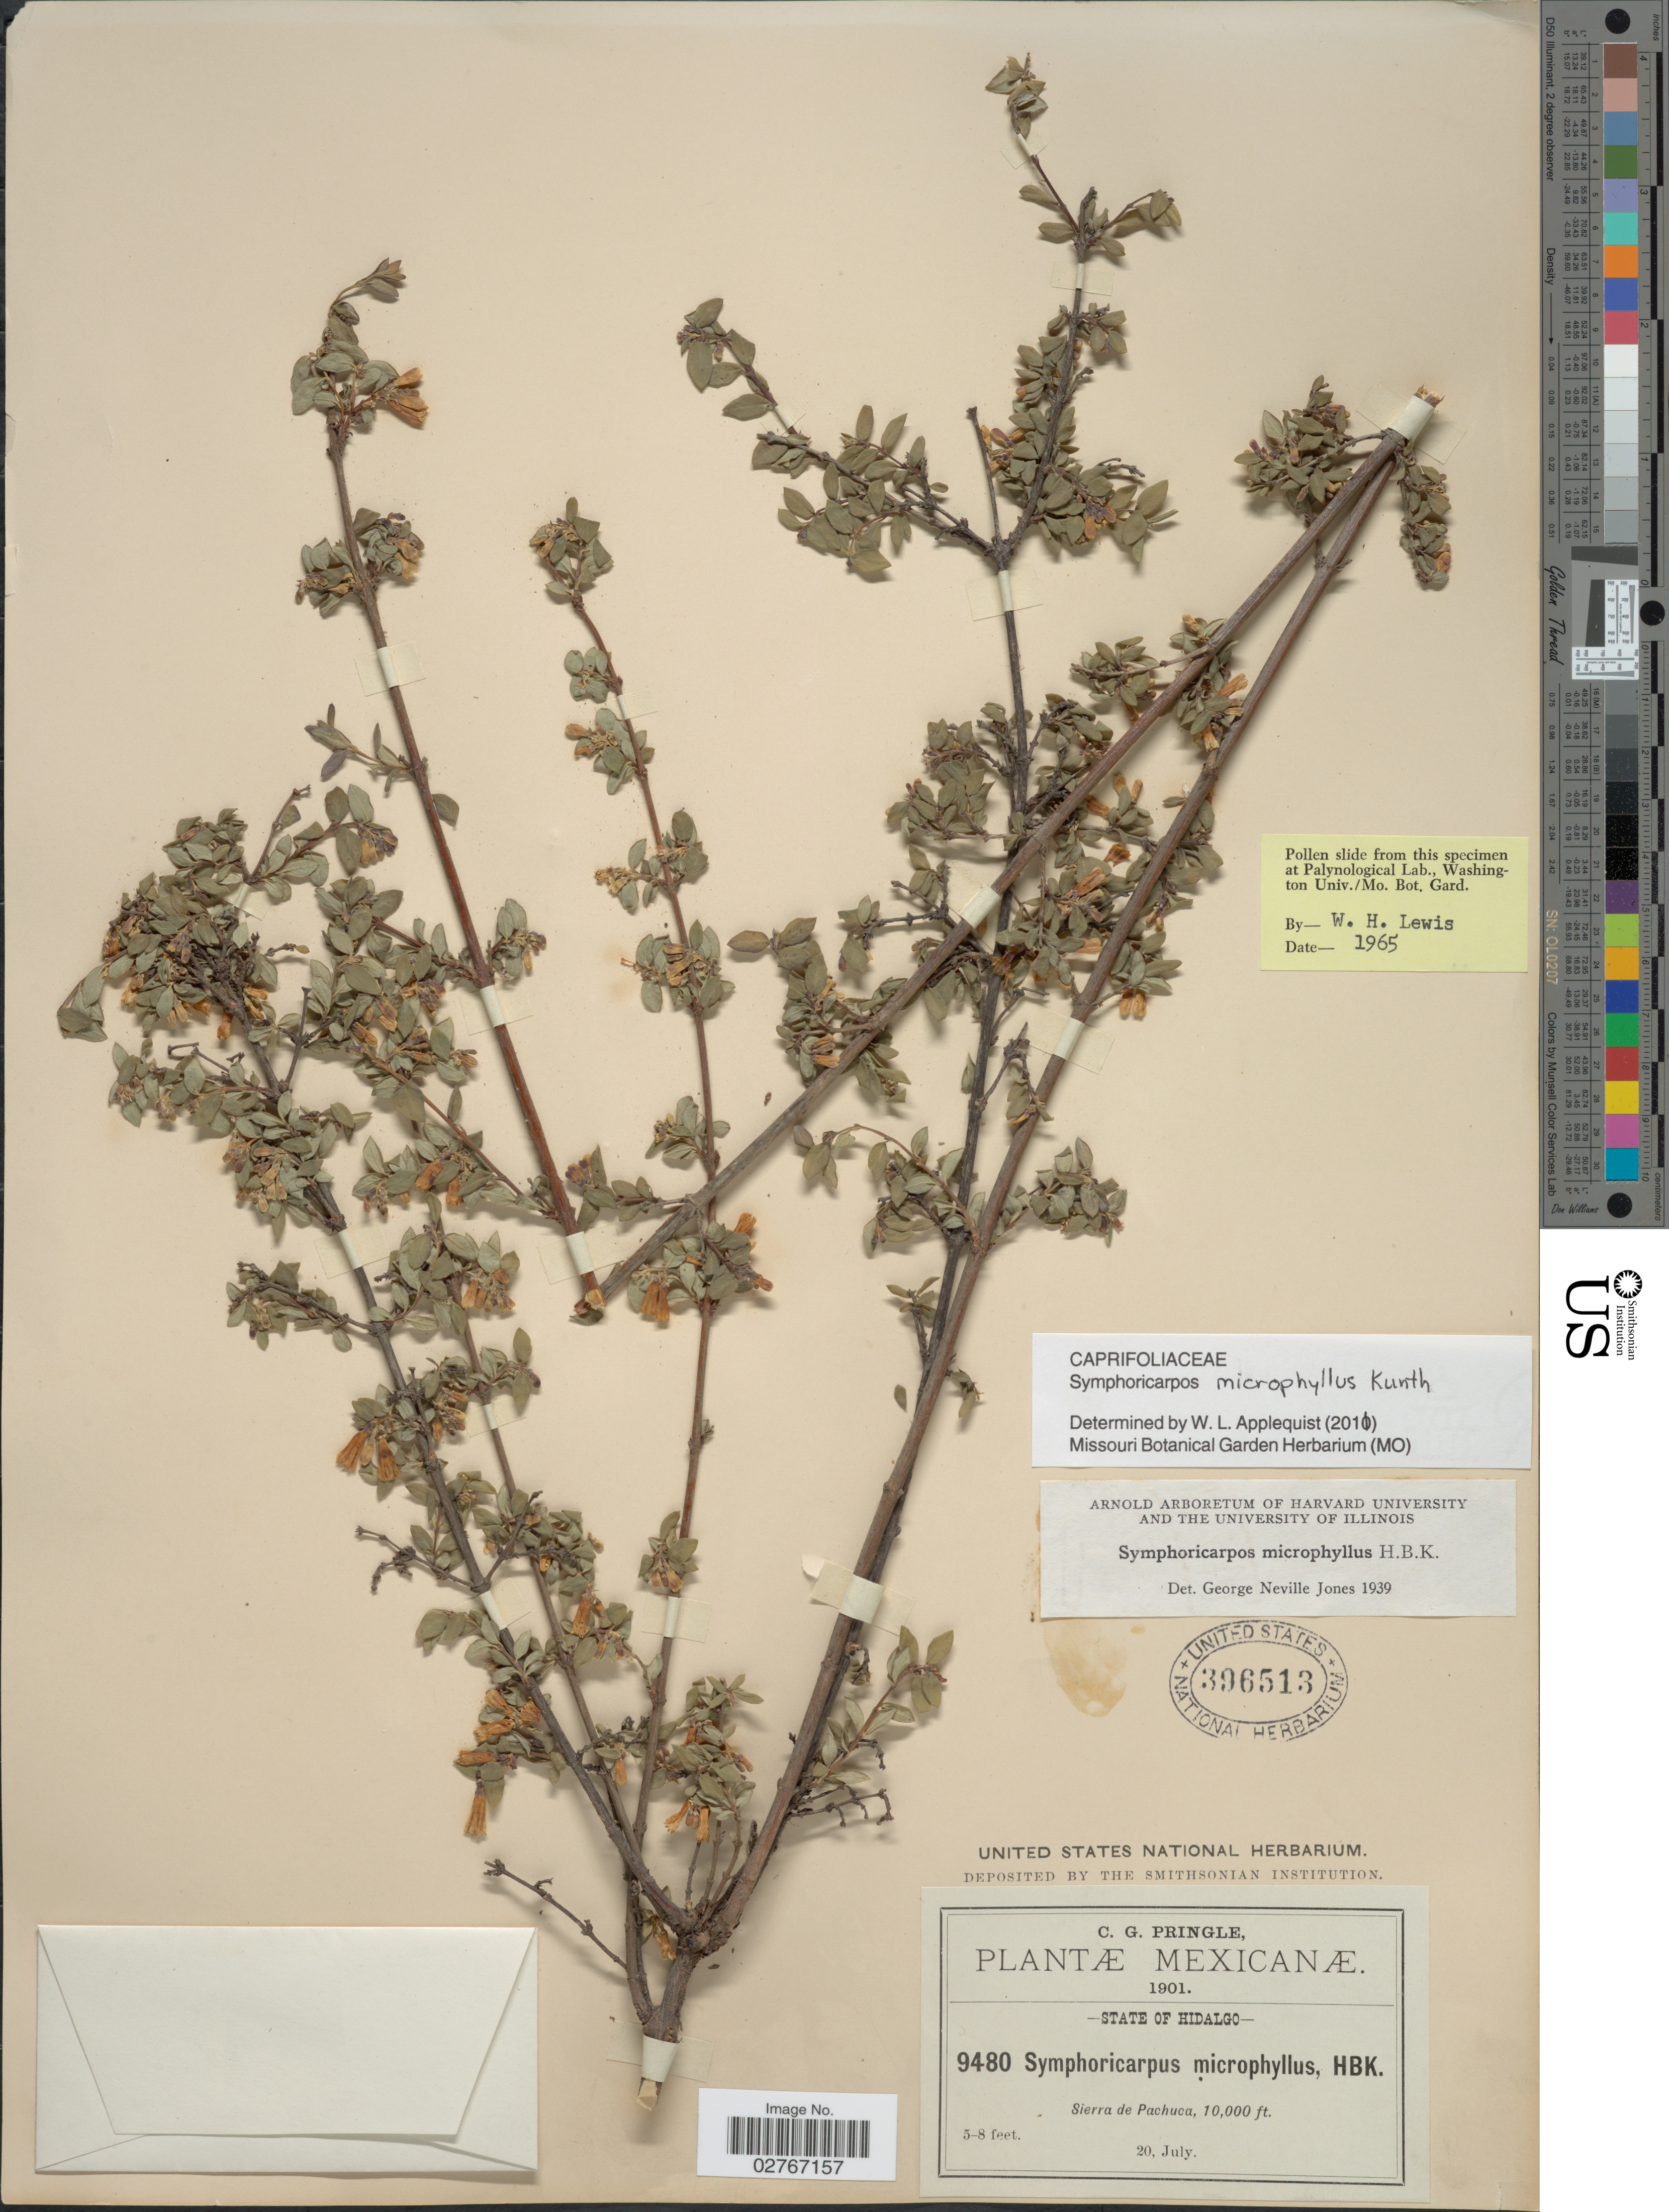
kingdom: Plantae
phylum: Tracheophyta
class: Magnoliopsida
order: Dipsacales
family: Caprifoliaceae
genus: Symphoricarpos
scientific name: Symphoricarpos microphyllus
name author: Kunth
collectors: C. G. Pringle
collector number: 9480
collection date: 1901-07-20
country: Mexico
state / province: Hidalgo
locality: Sierra de Pachuca.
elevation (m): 3048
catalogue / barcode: US 396513